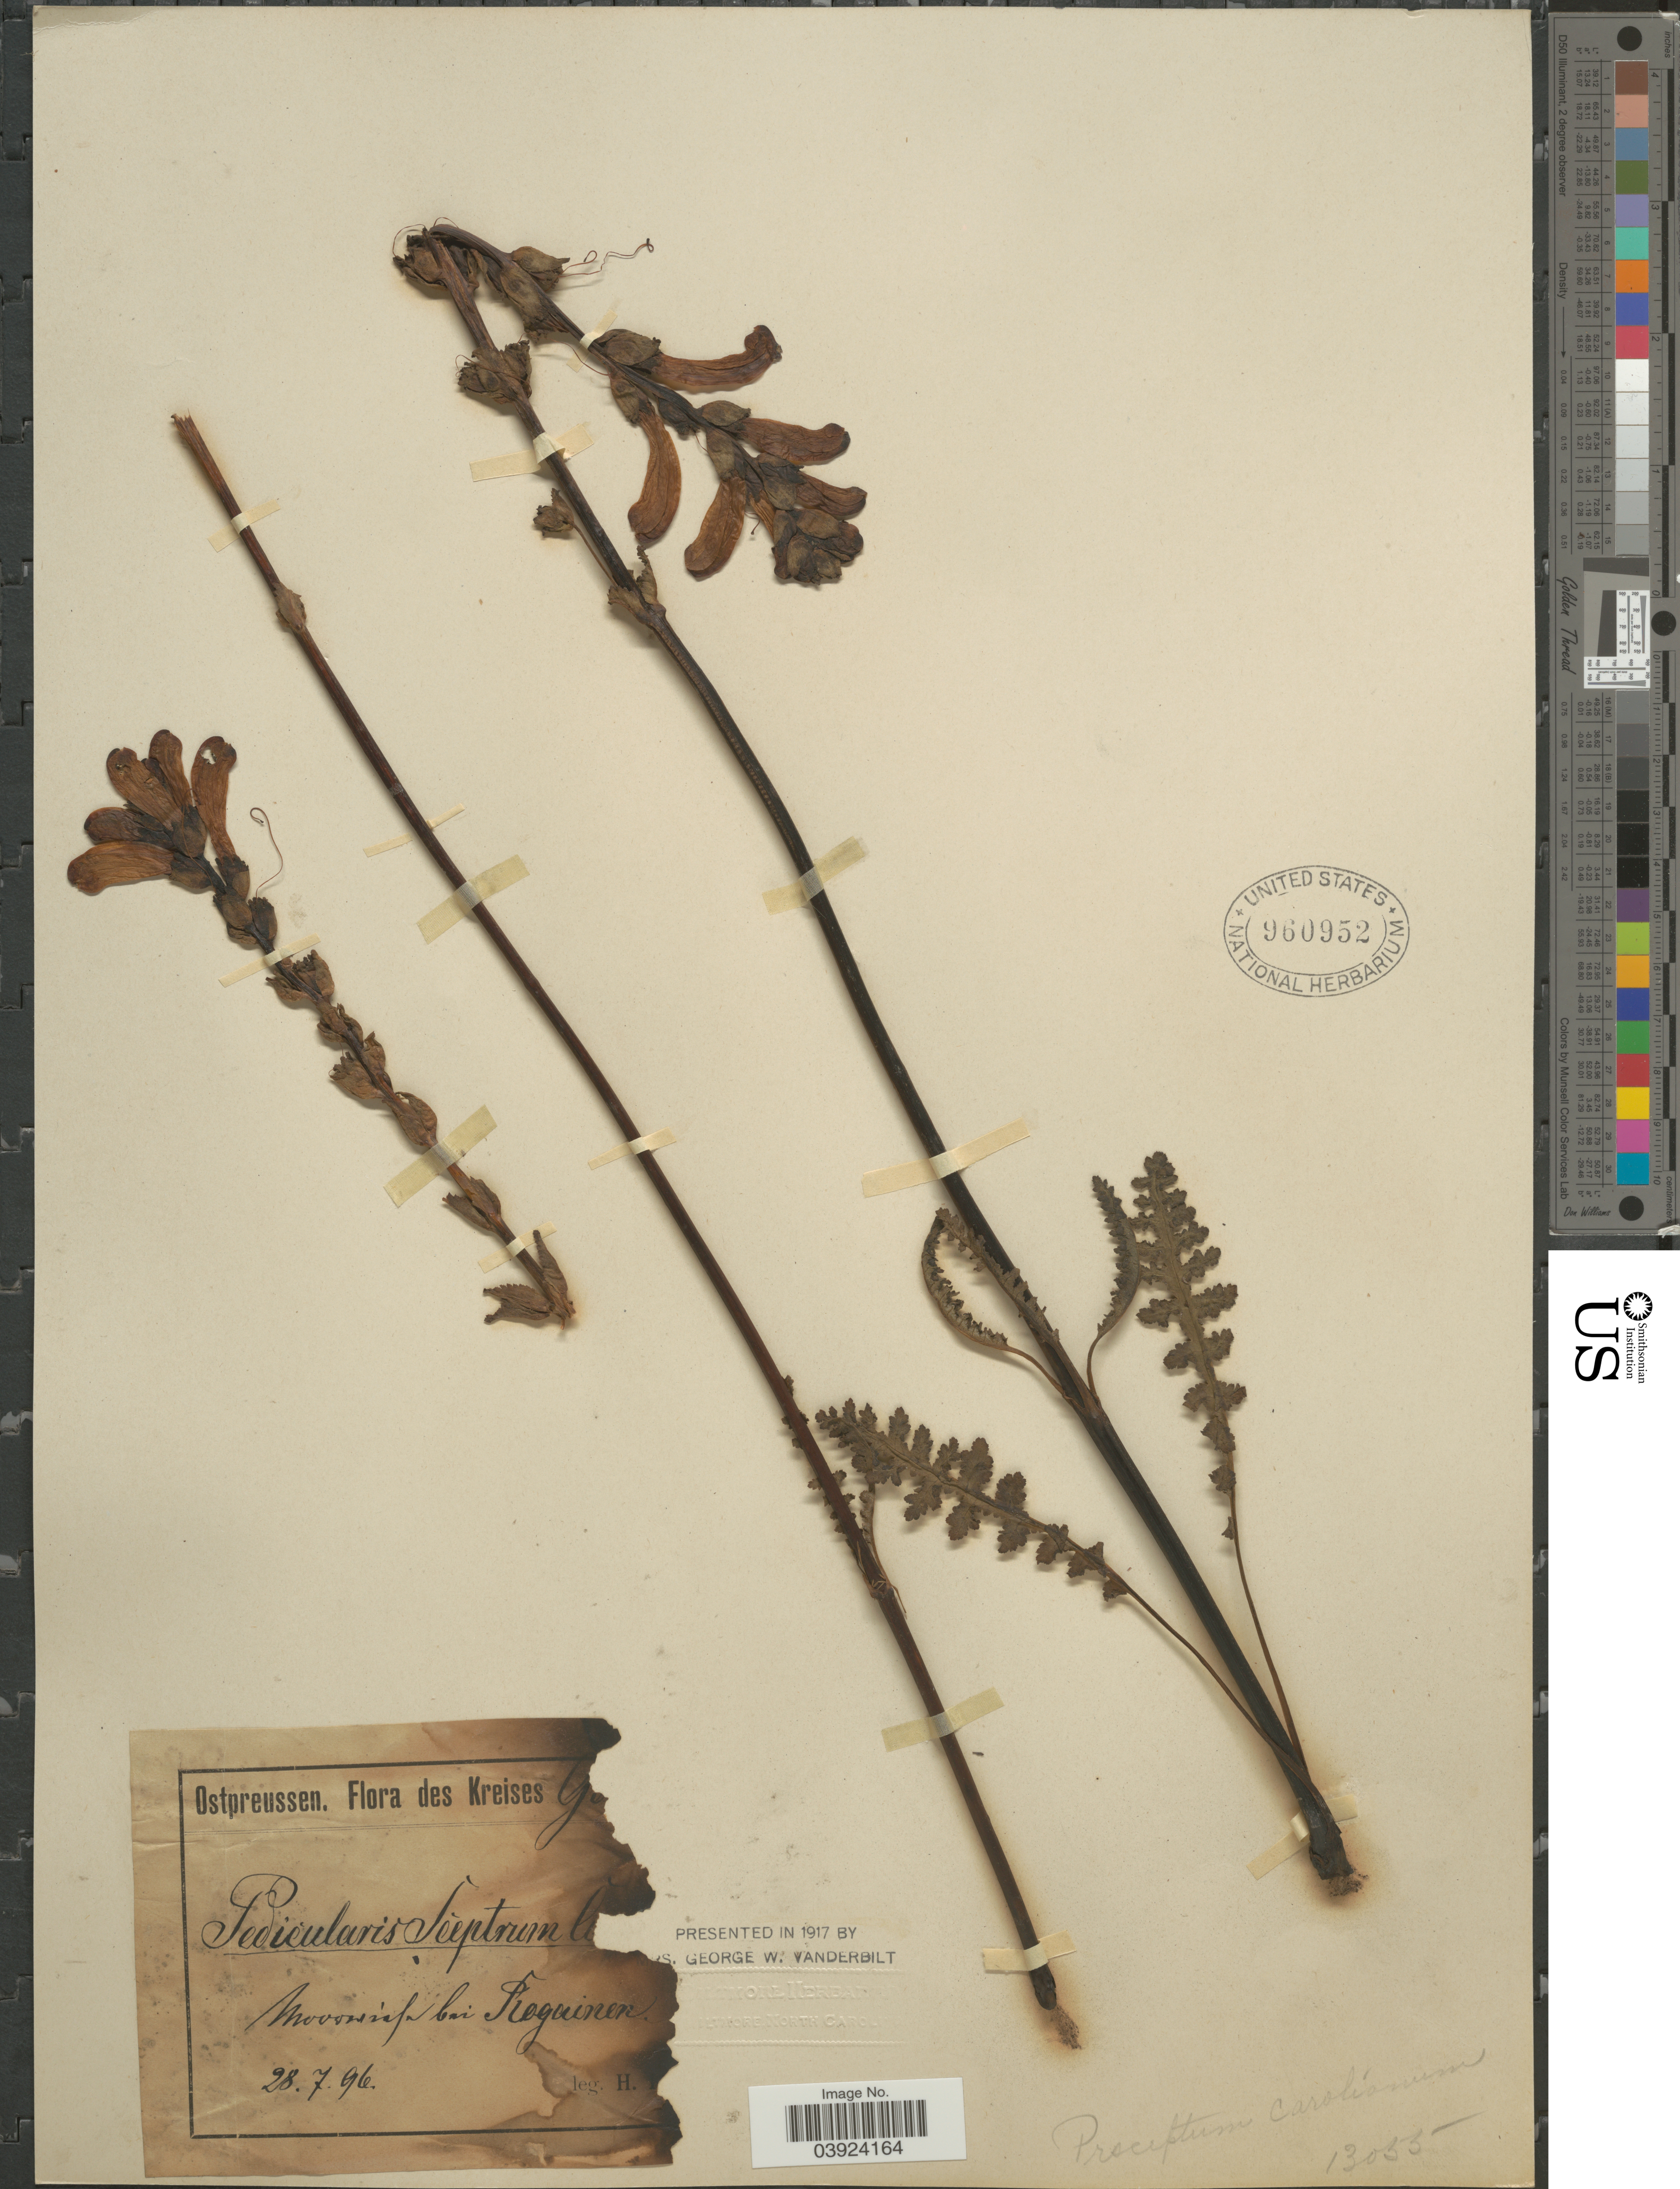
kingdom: Plantae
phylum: Tracheophyta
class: Magnoliopsida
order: Lamiales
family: Orobanchaceae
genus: Pedicularis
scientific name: Pedicularis sceptrum-carolinum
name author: L.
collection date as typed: Transcribed d/m/y: 28/7/96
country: Poland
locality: Kreises. [illegible text] Masuriafa bei Rogainen.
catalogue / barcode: US 960952